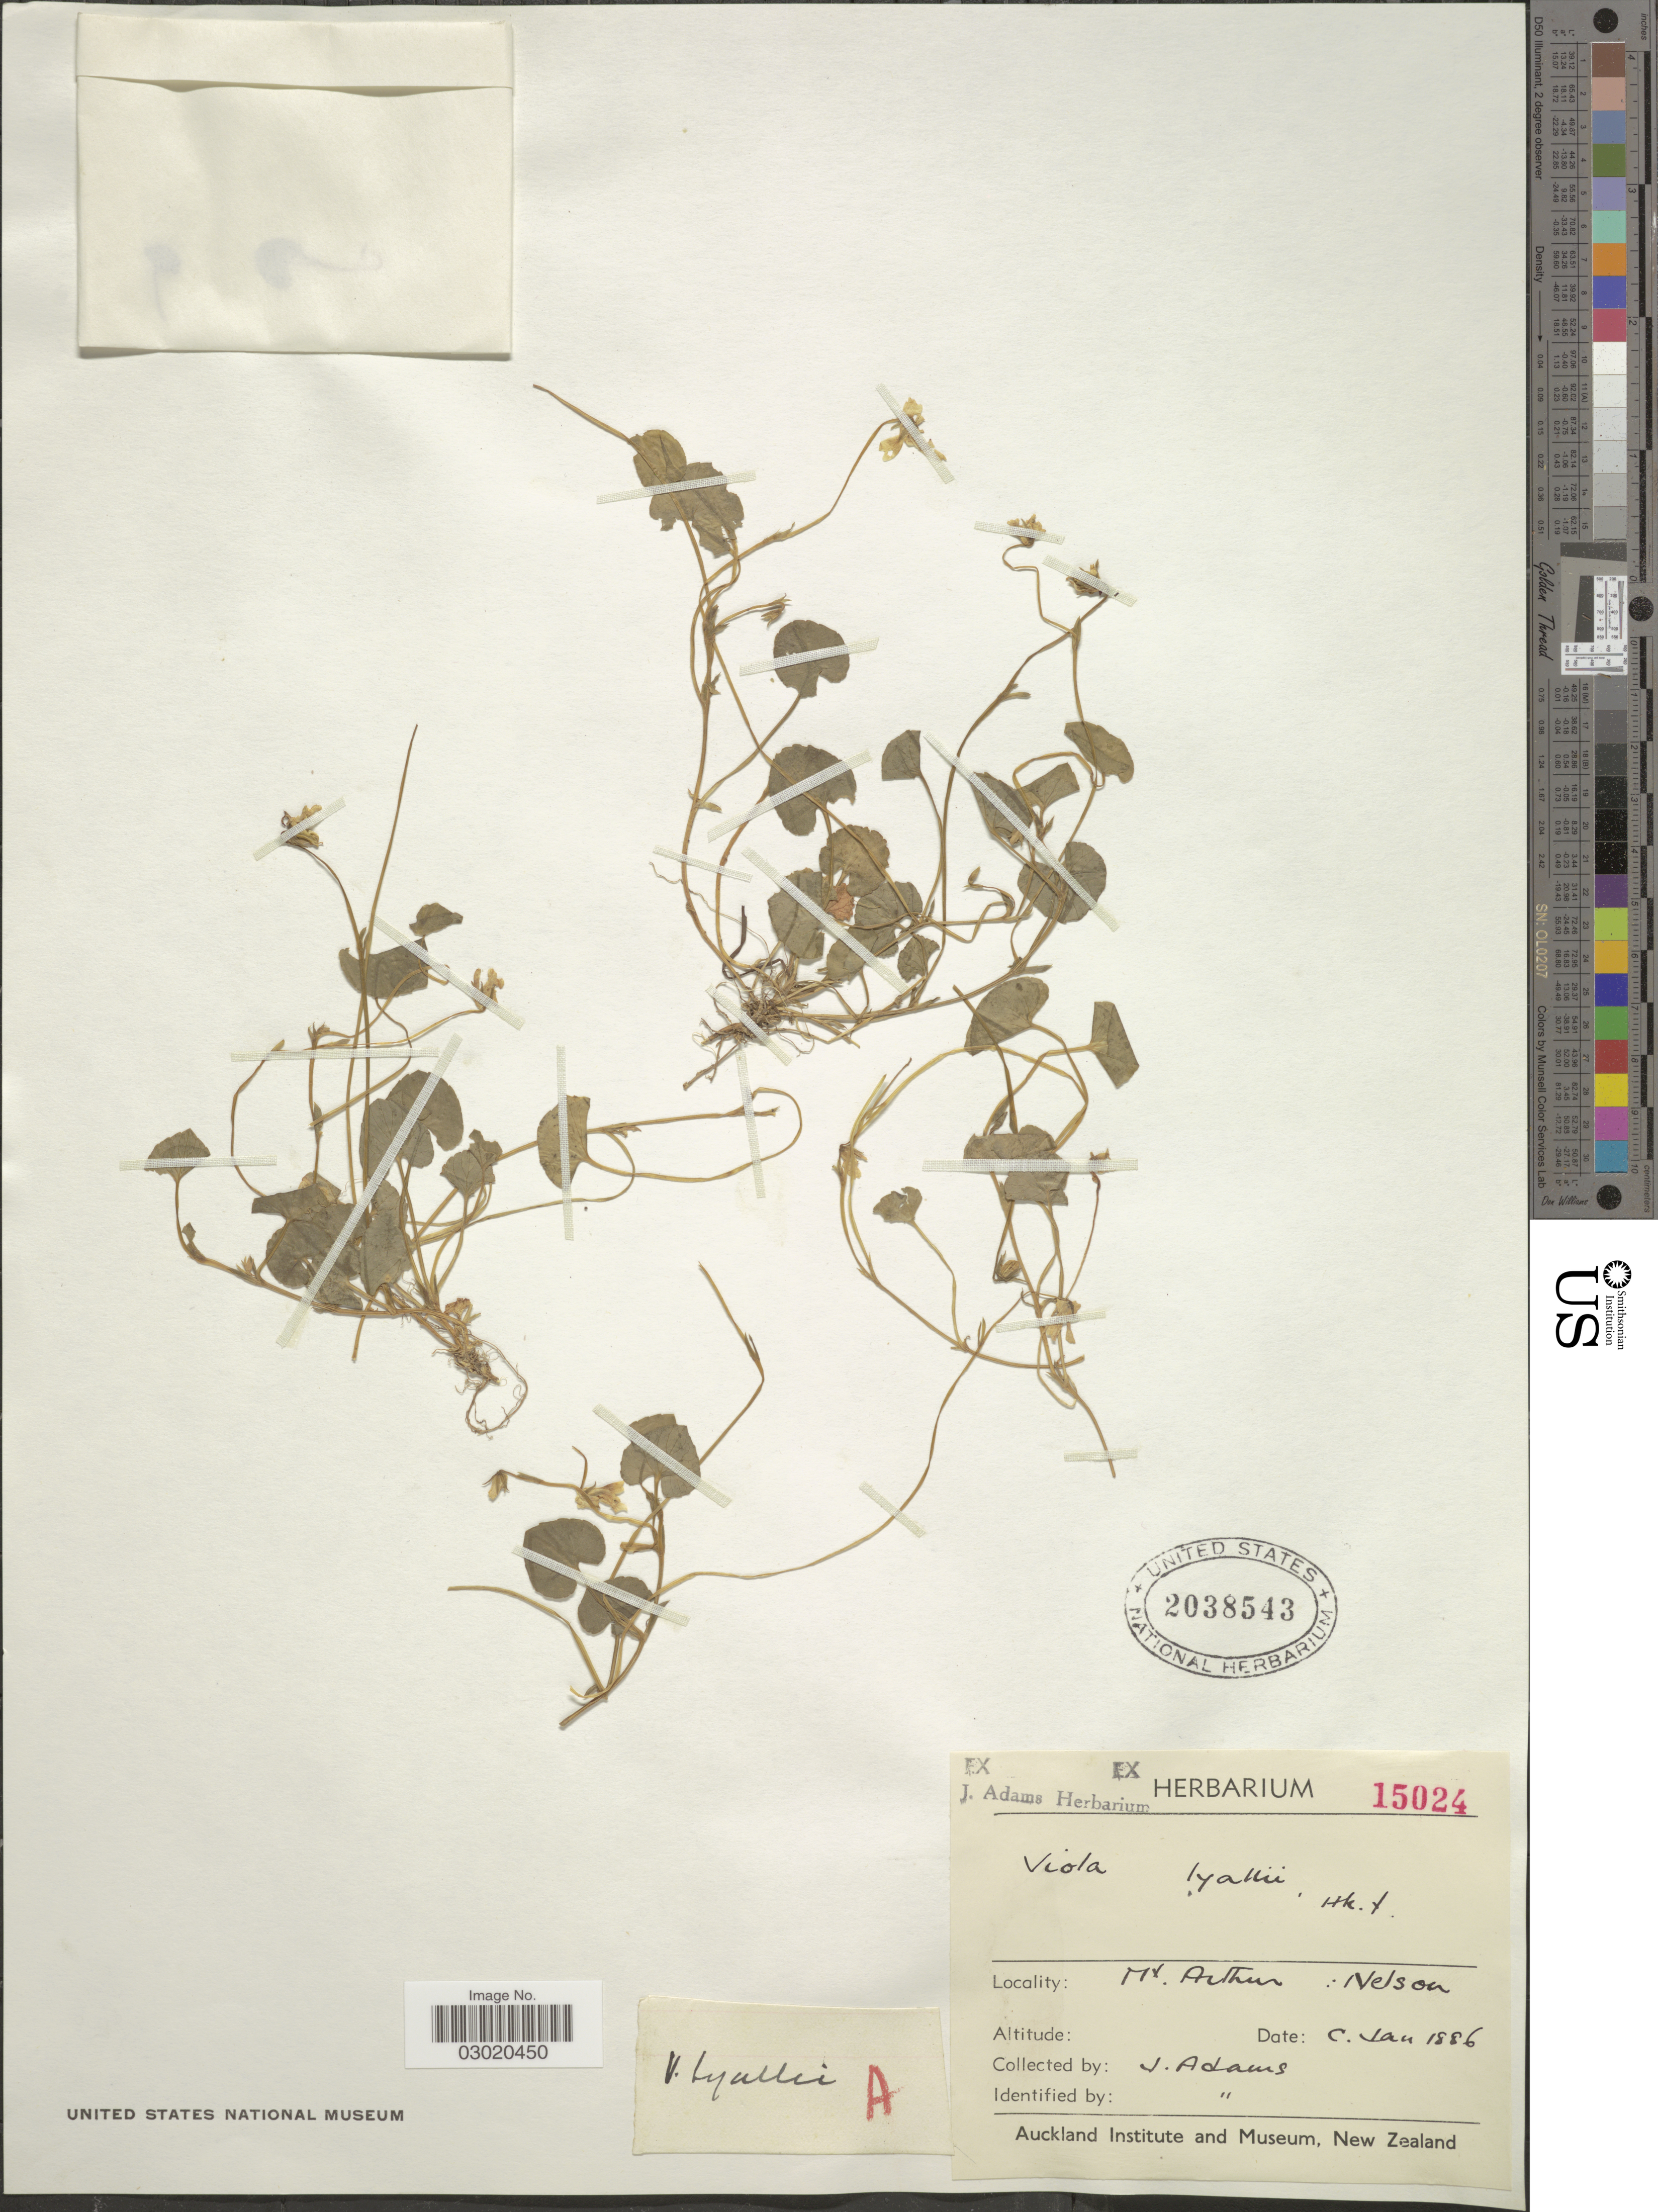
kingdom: Plantae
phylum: Tracheophyta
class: Magnoliopsida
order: Malpighiales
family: Violaceae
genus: Viola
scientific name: Viola lyallii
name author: Hook. f.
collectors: J. Adams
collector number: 15024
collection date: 1886-01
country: New Zealand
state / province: Nelson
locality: Mt. Arthur.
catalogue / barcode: US 2038543